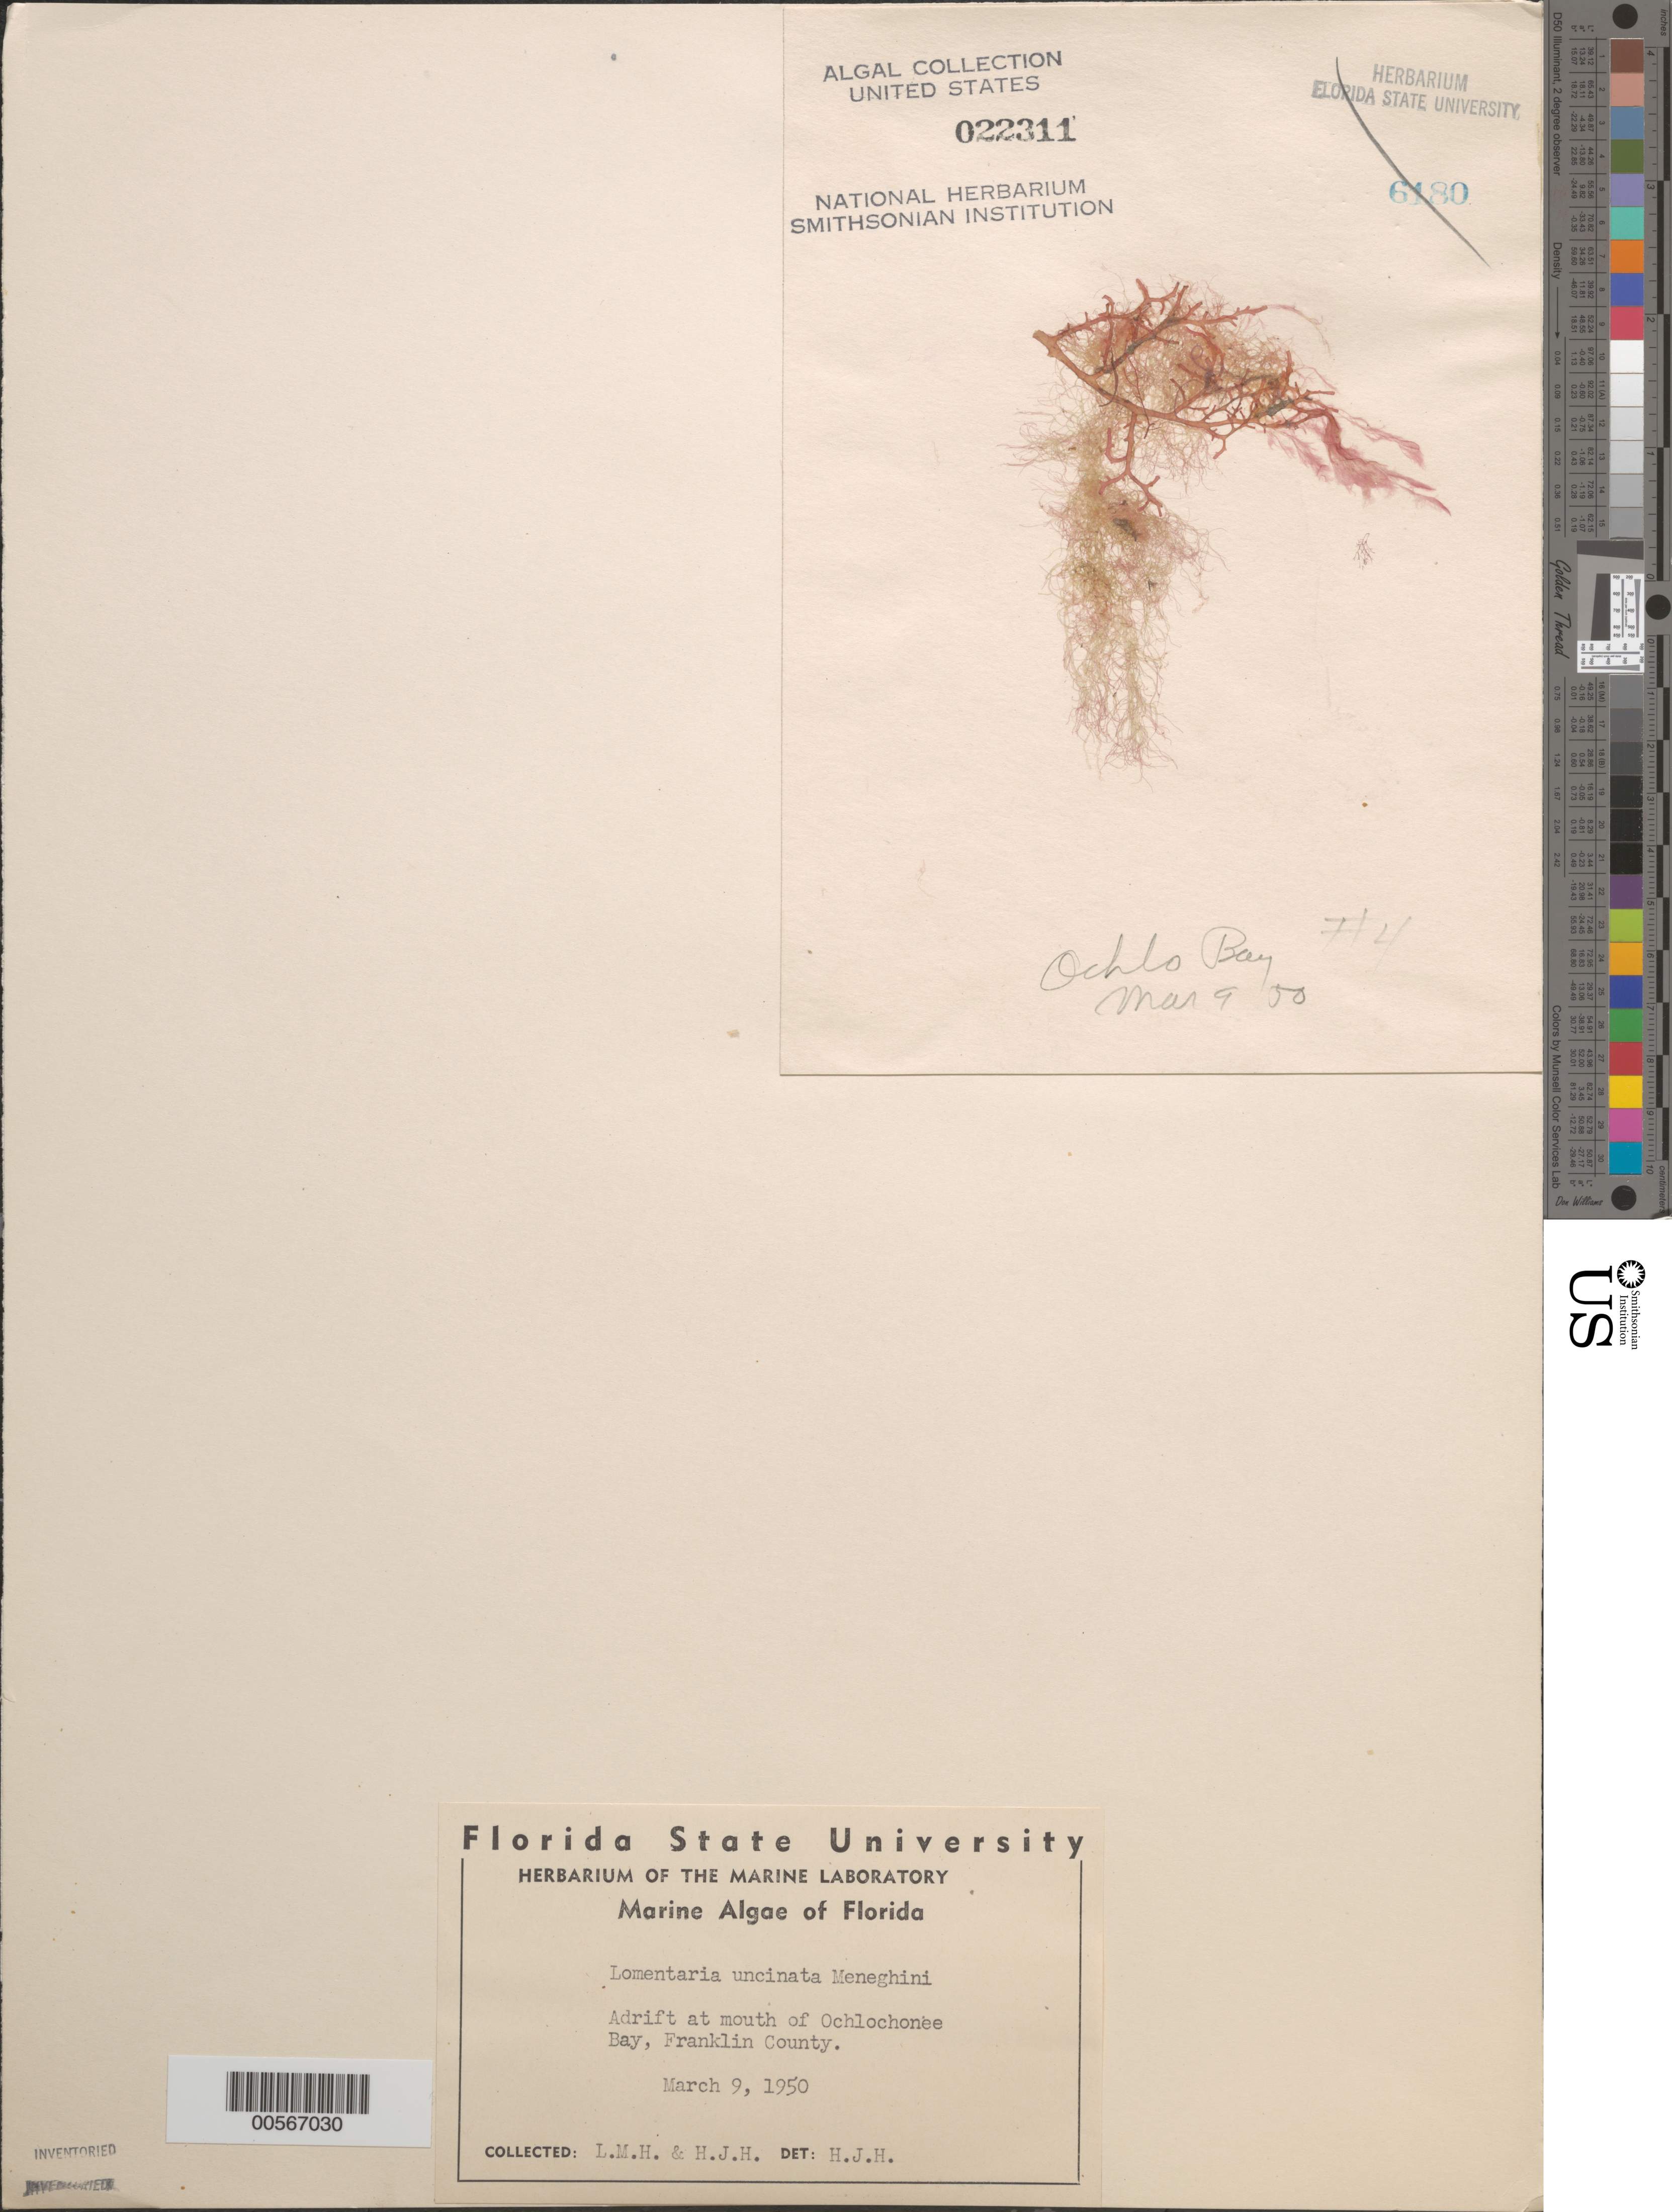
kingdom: Plantae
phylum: Rhodophyta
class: Florideophyceae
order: Rhodymeniales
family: Lomentariaceae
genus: Hooperia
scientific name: Hooperia divaricata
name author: (Durant) M.J. Wynne et al.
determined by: Algae name updating Project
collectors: L. Henry & H. J. Humm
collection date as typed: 09 Mar 1950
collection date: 1950-03-09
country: United States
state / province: Florida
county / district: Franklin County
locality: Ochlockonee Bay mouth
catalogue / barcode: US 22311